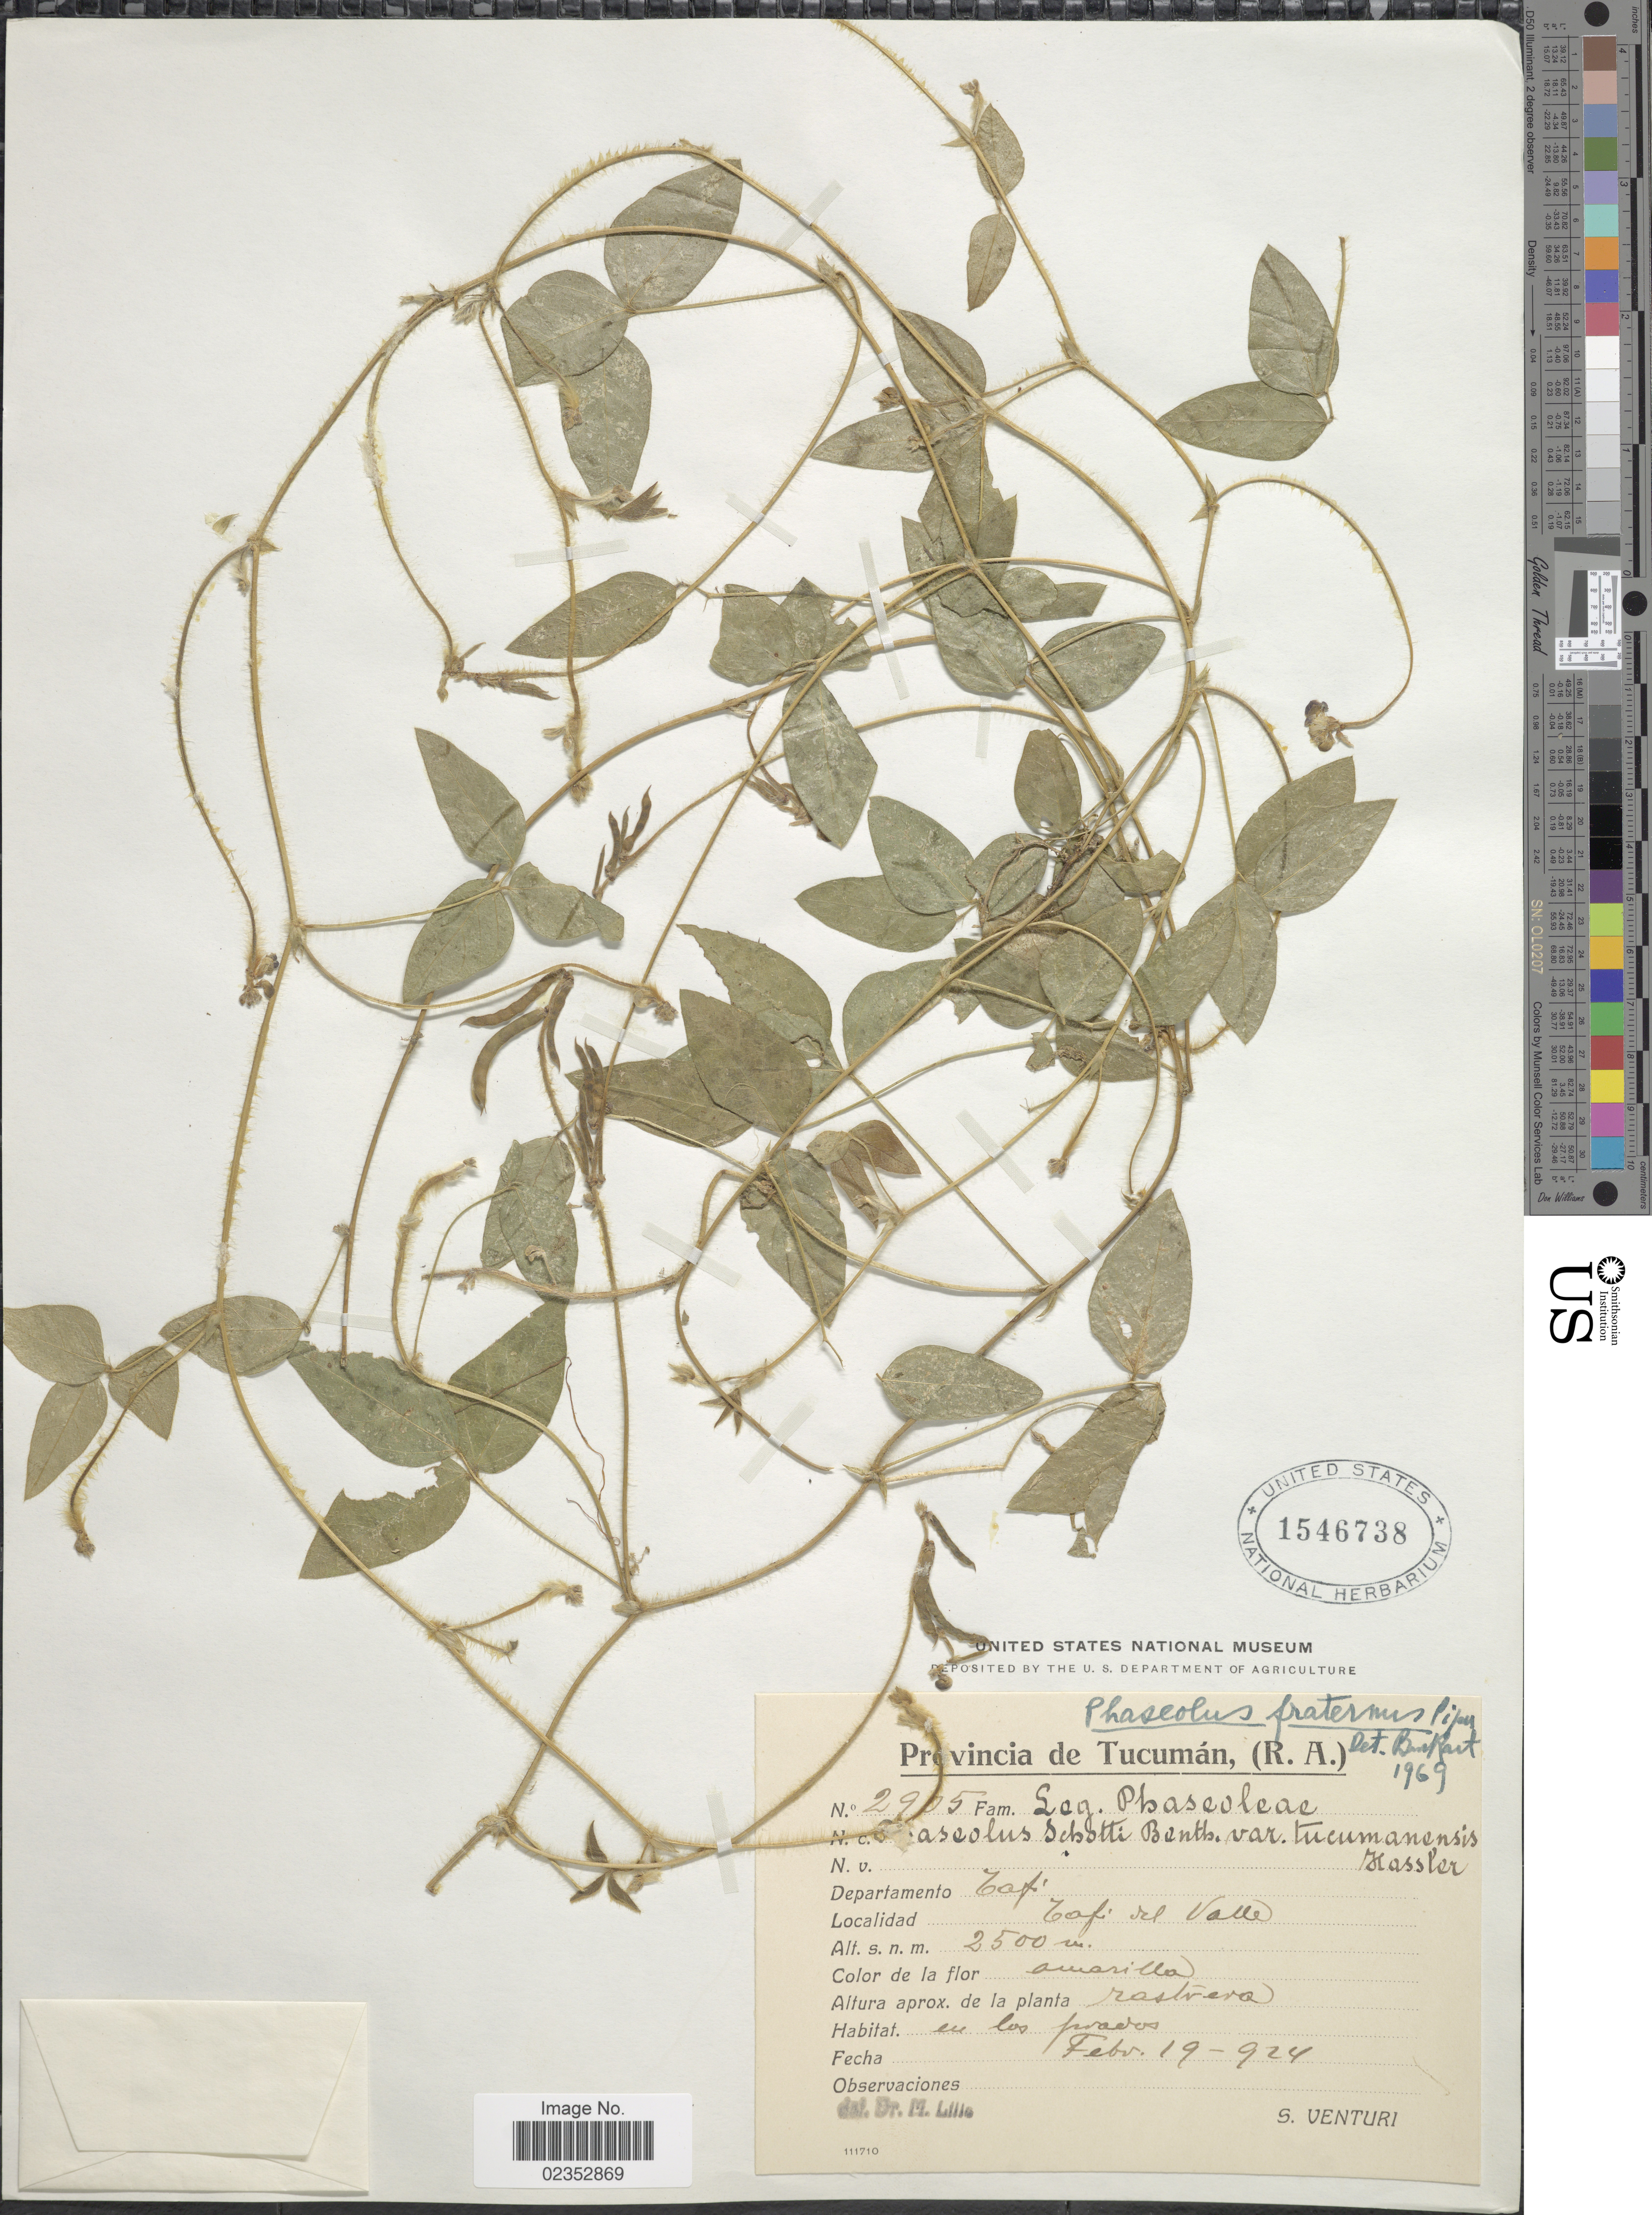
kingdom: Plantae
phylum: Tracheophyta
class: Magnoliopsida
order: Fabales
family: Fabaceae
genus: Macroptilium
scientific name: Macroptilium fraternum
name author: Juarez & S. Perez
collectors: S. Venturi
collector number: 2905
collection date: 1924-02-19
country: Argentina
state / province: Tucuman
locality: (R.A.), Departamento Tafi, Tafi del Valle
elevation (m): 2500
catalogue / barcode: US 1546738